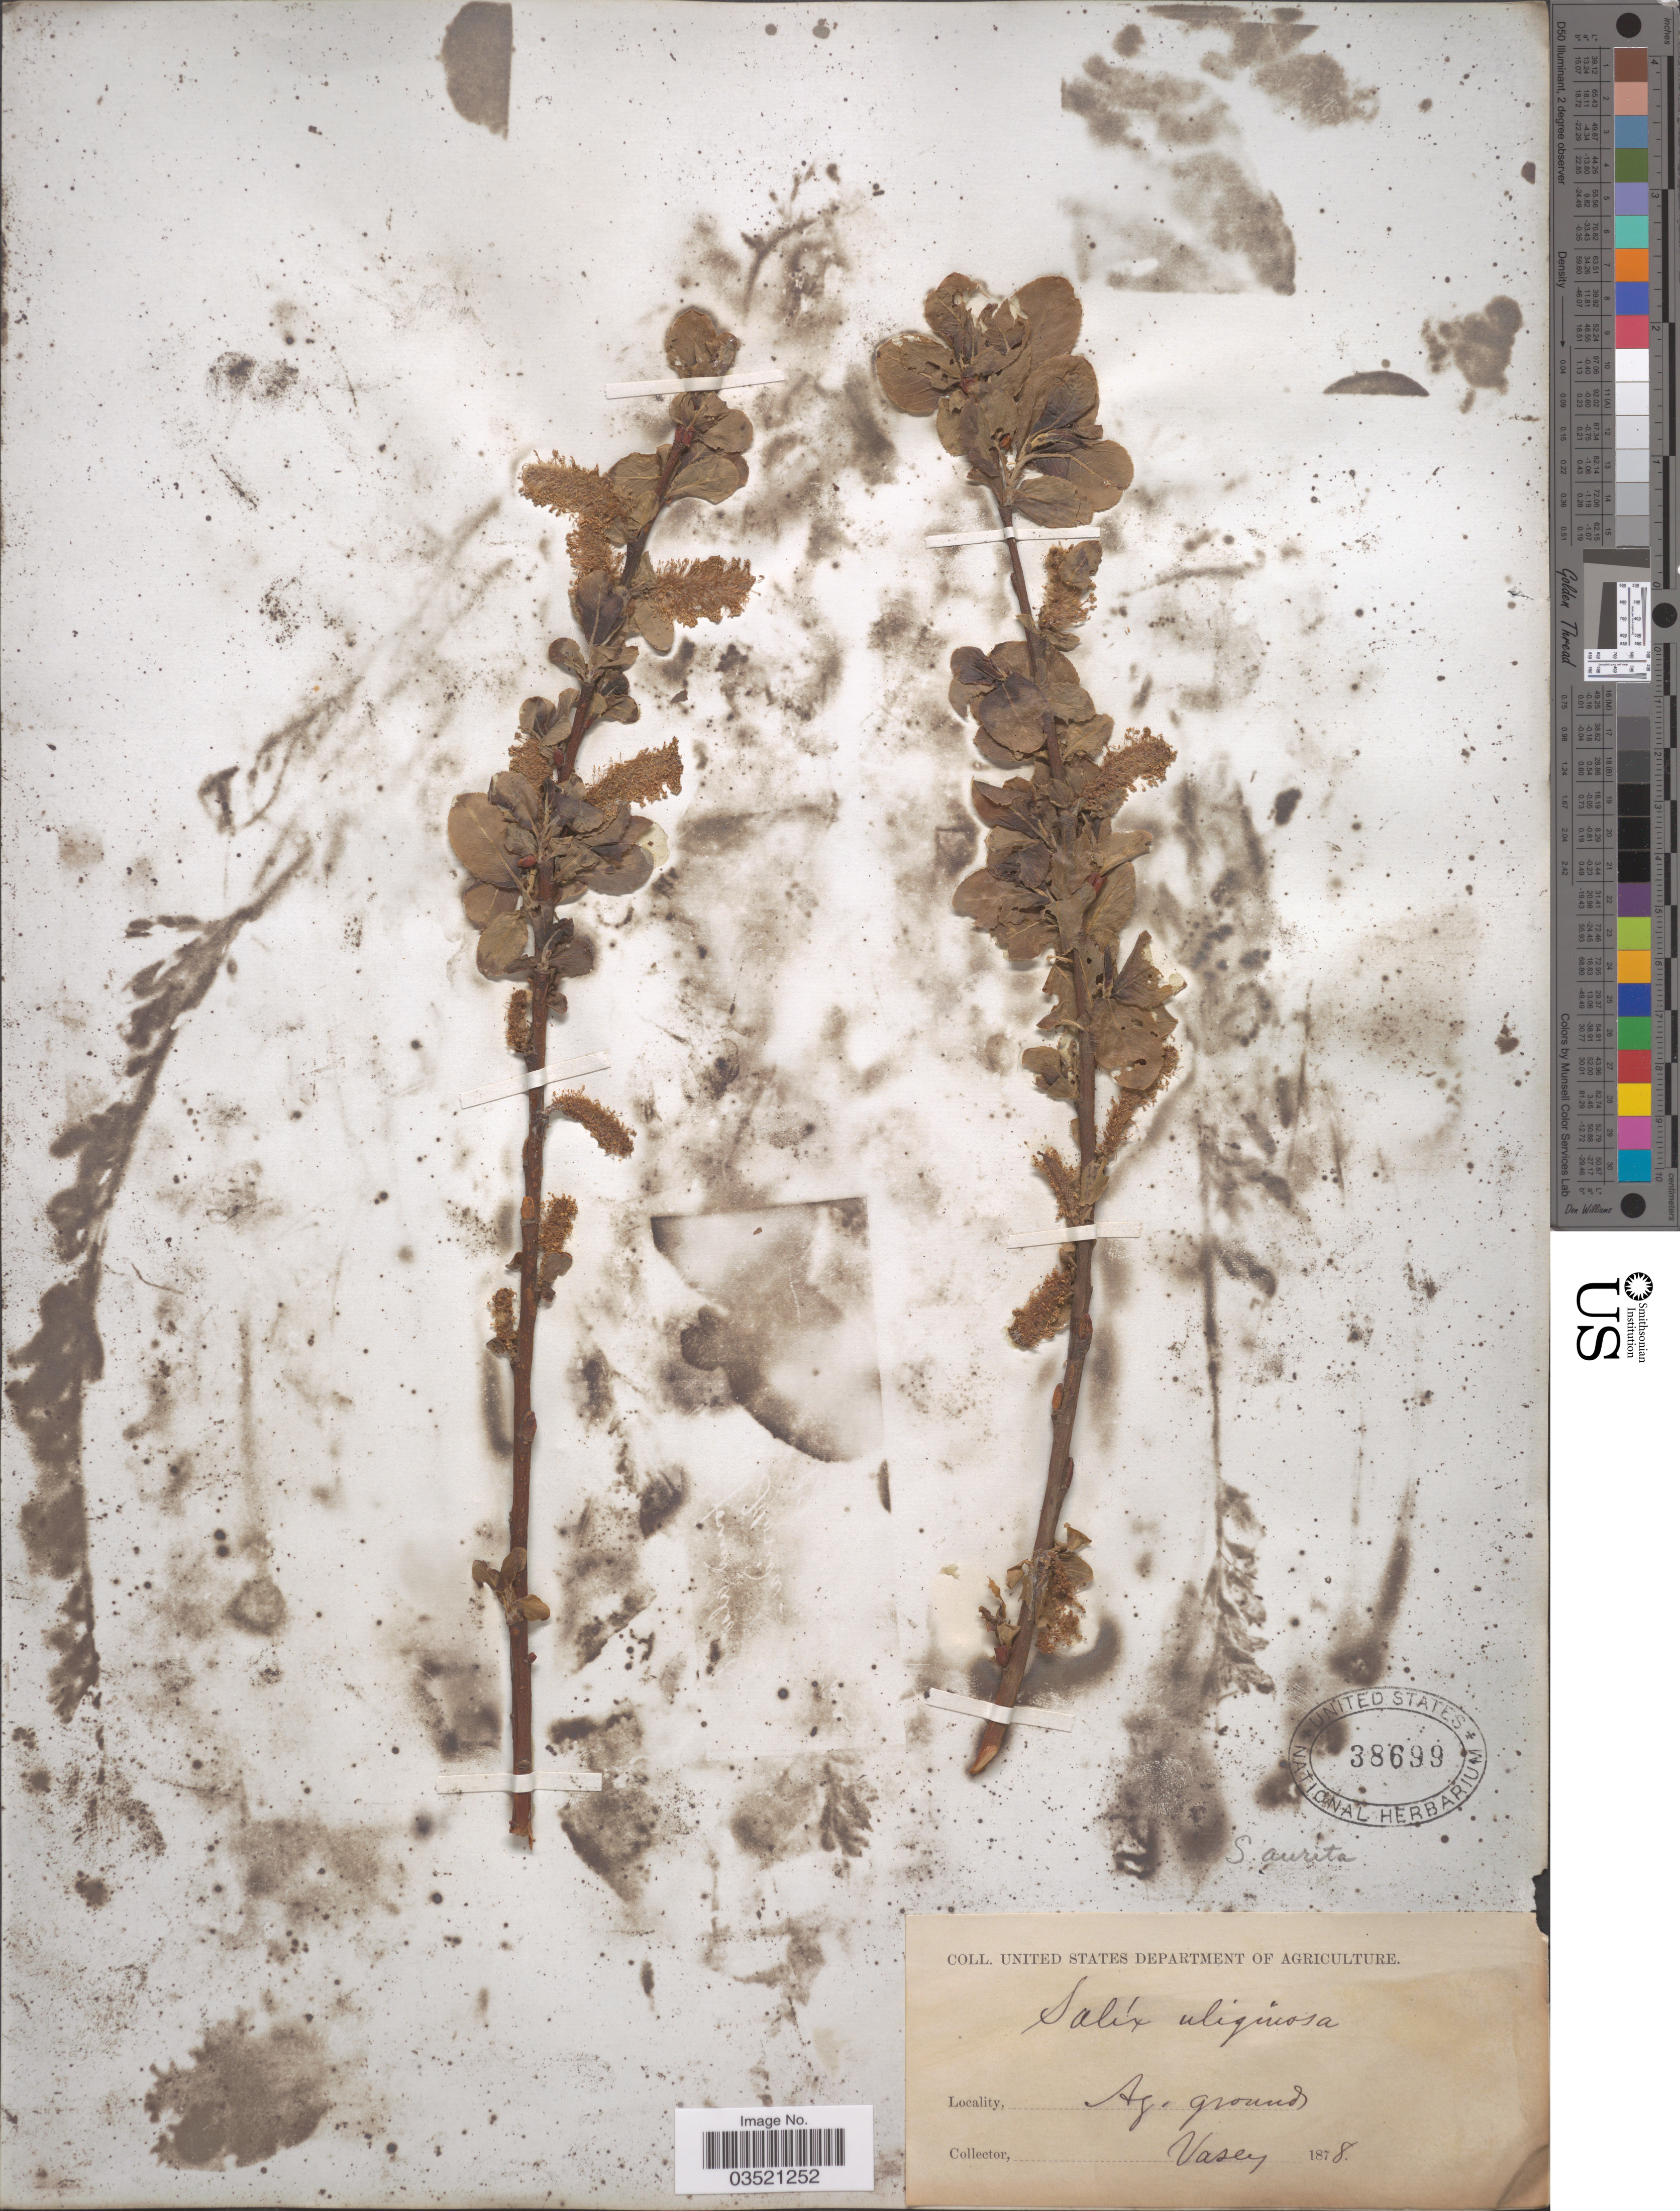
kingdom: Plantae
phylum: Tracheophyta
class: Magnoliopsida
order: Malpighiales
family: Salicaceae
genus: Salix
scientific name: Salix aurita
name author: L.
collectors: Vasey, --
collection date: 1878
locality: Ag. grounds.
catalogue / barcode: US 38699